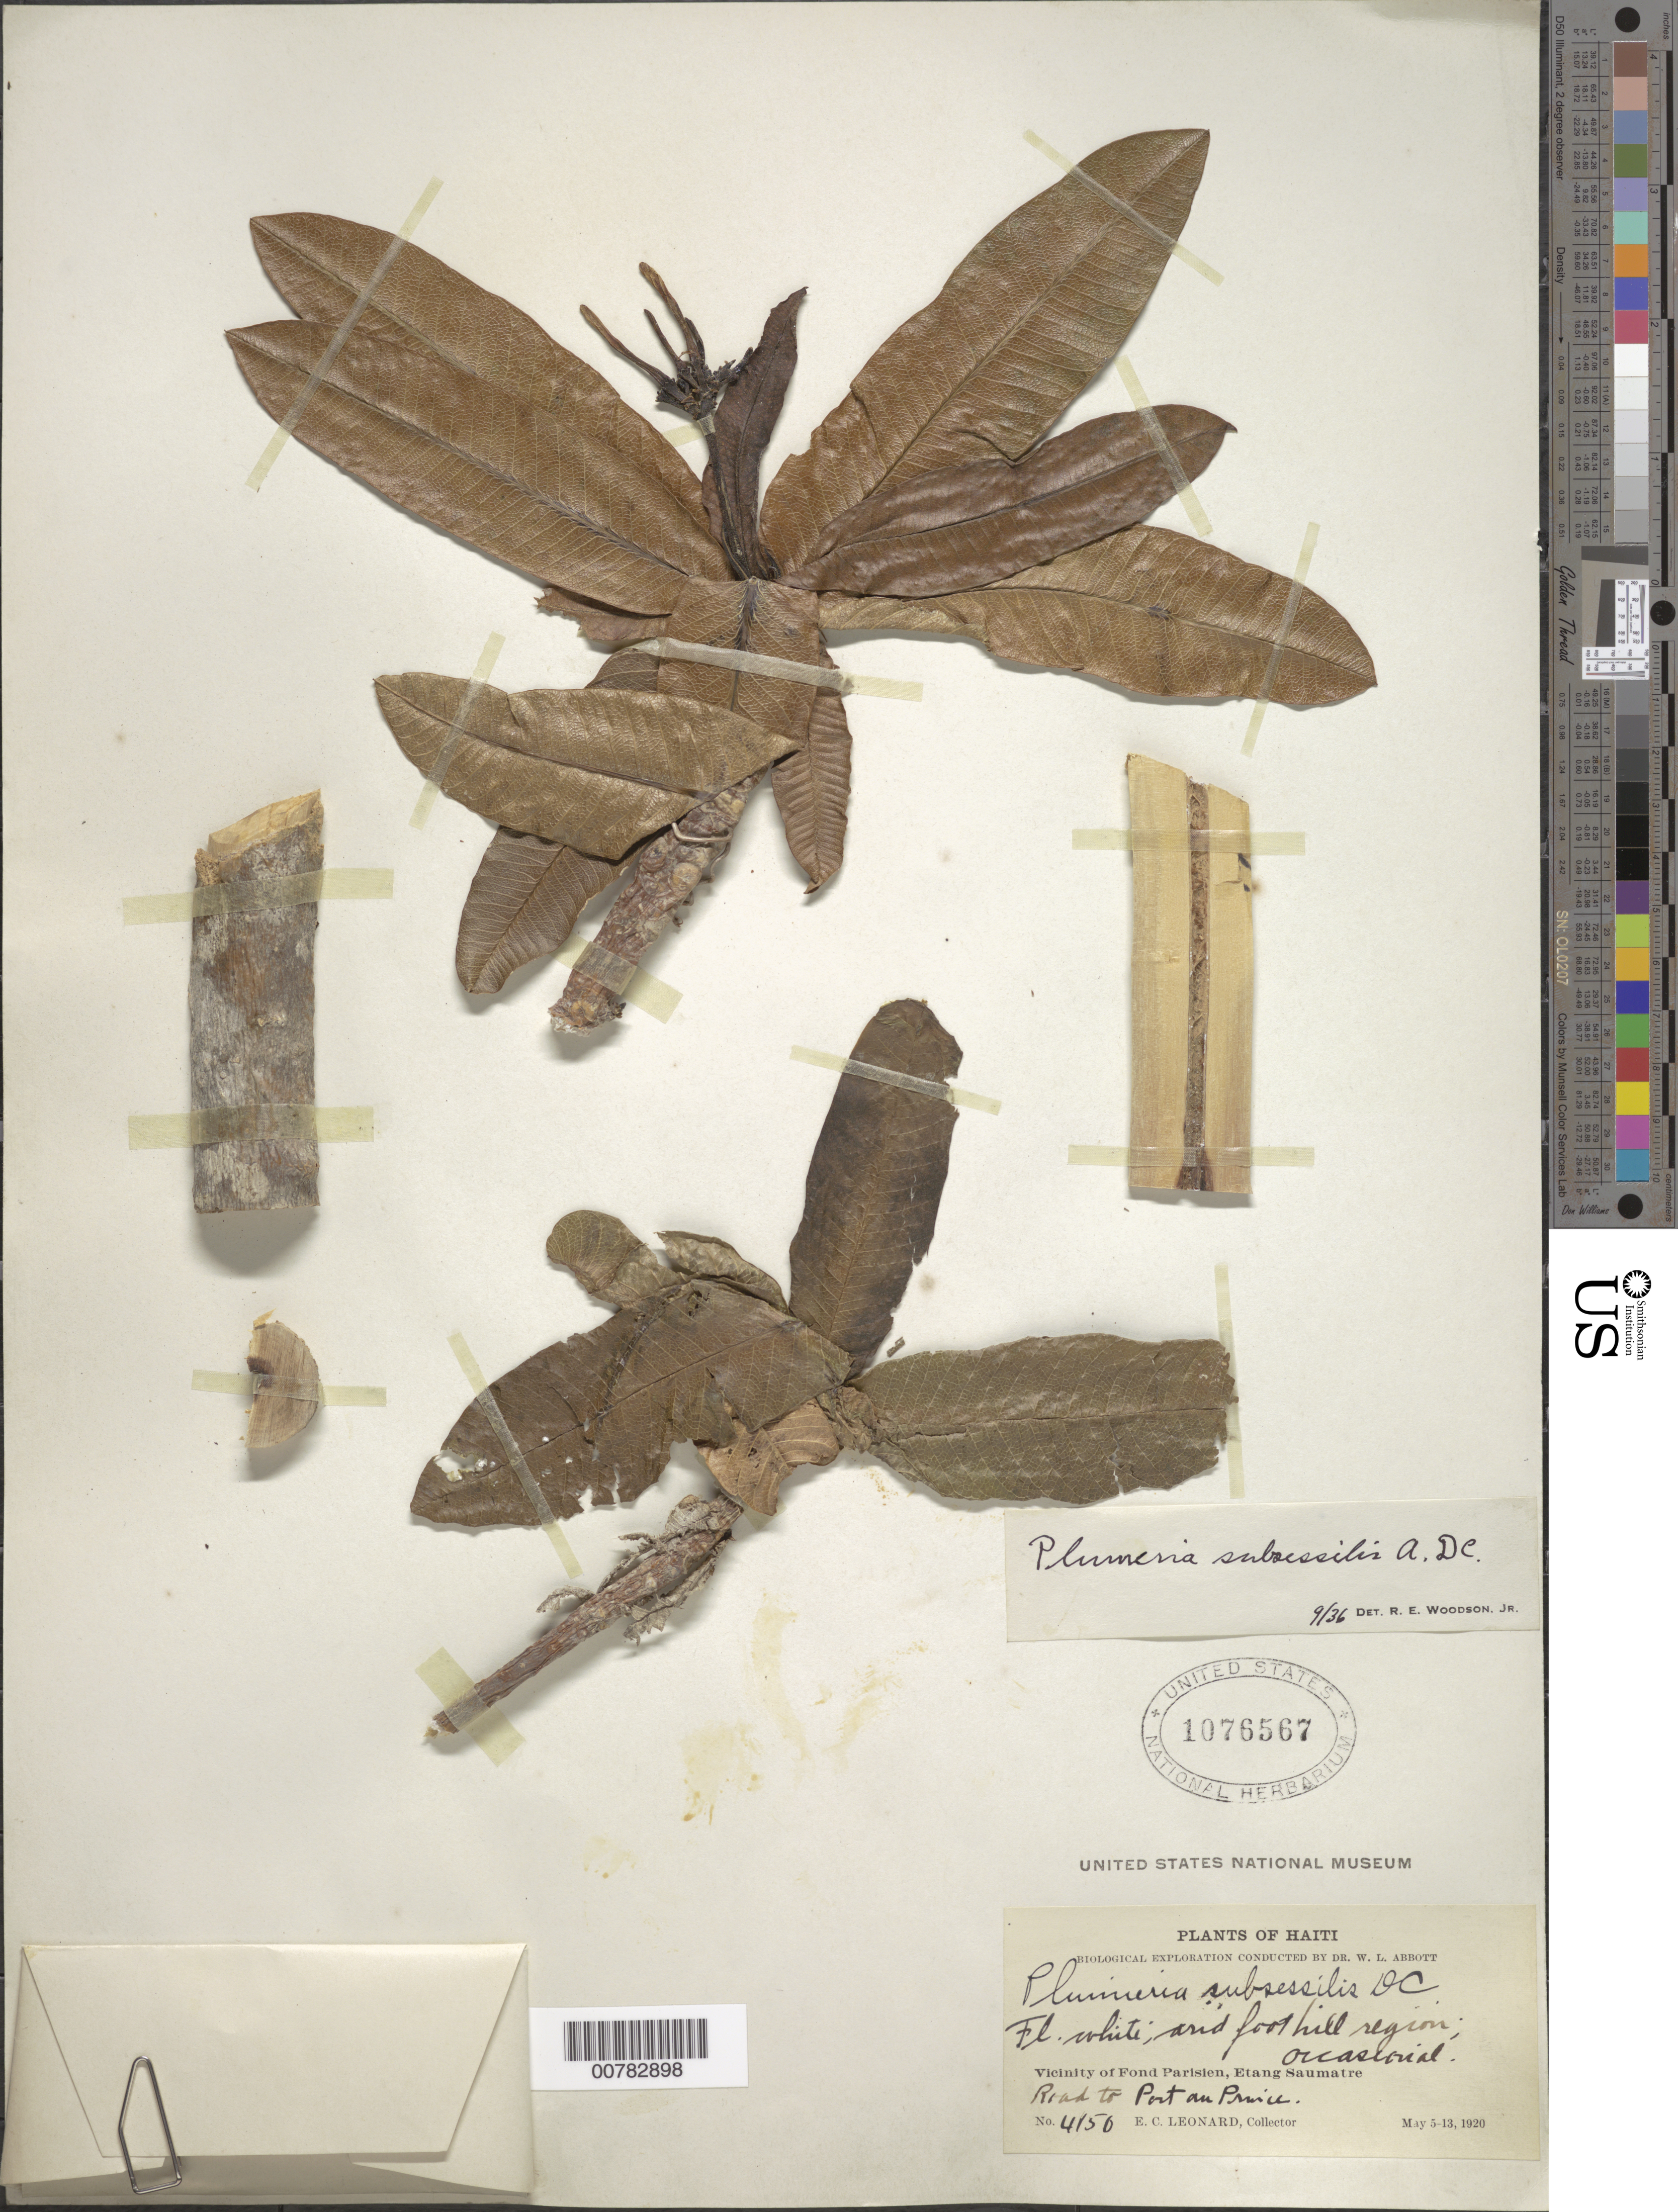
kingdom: Plantae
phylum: Tracheophyta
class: Magnoliopsida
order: Gentianales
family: Apocynaceae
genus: Plumeria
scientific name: Plumeria subsessilis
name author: A. DC.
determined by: Woodson, R. E., Jr.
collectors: E. C. Leonard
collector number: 4150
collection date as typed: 05 May 1920 to 13 May 1920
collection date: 1920-05-05/1920-05-13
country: Haiti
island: Hispaniola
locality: Etang Saumatre, vicinity of Fond Parisien, road to Port au Prince.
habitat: Arid foot hill region.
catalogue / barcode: US 1076567